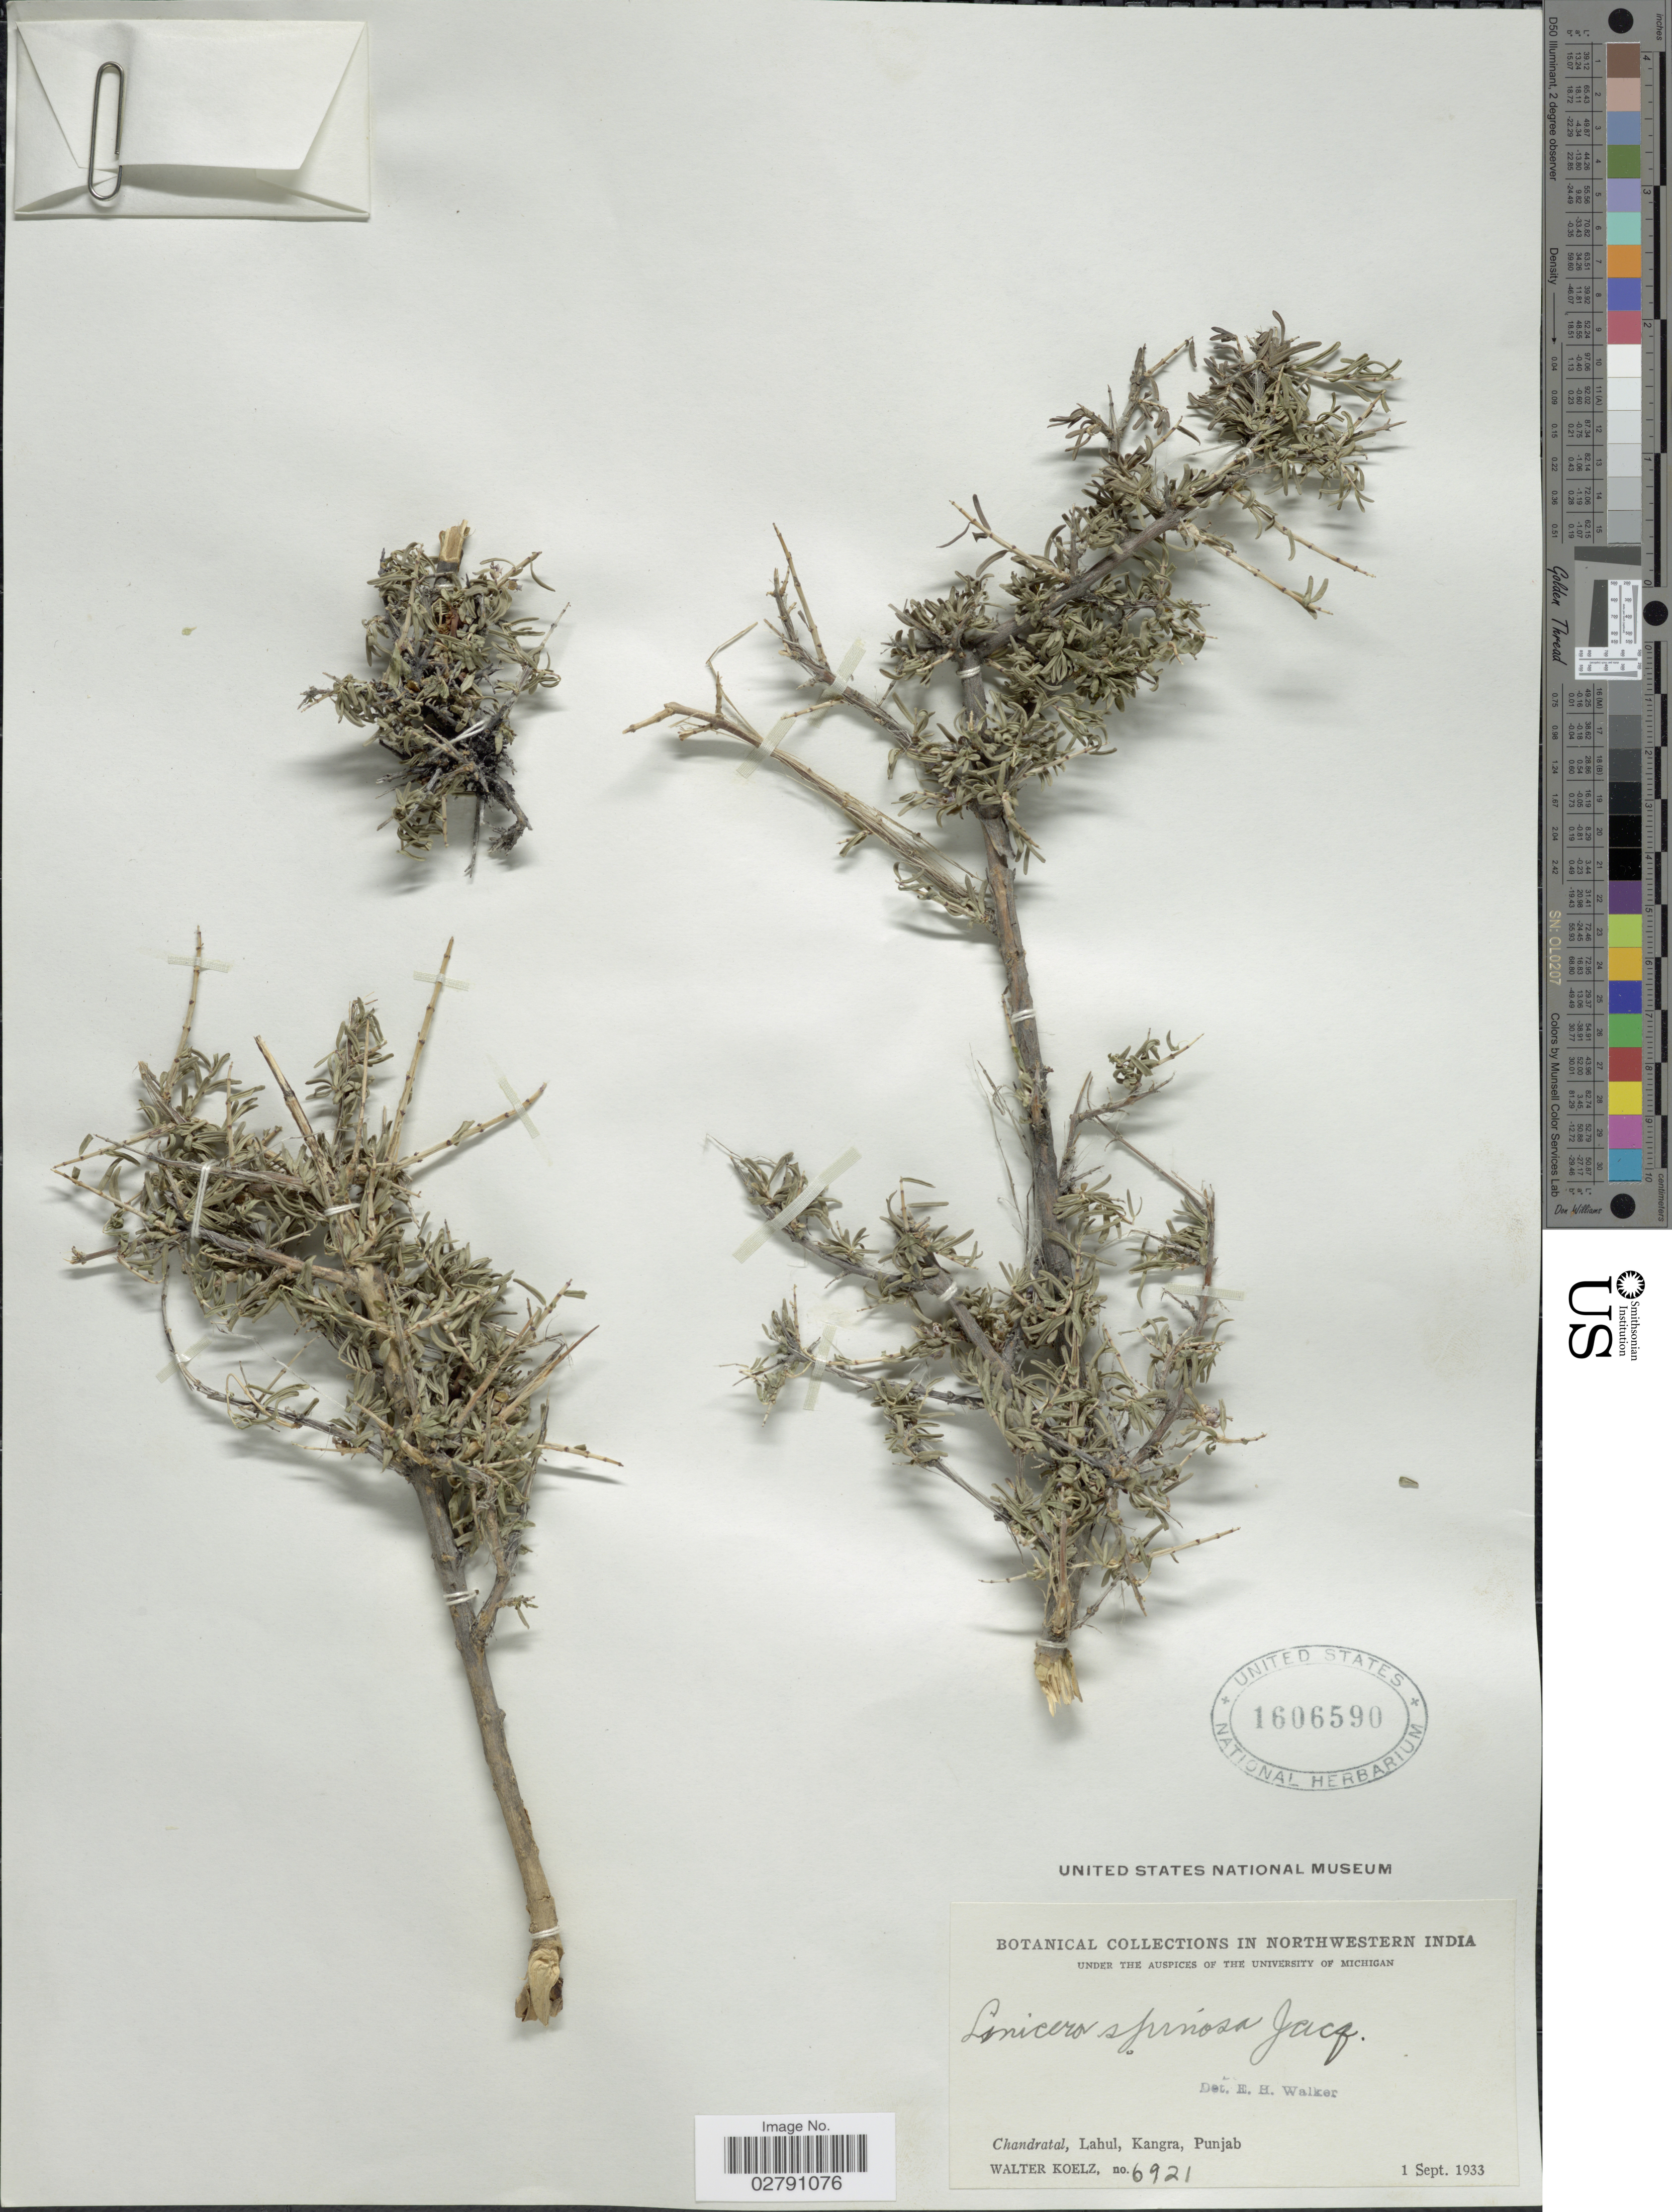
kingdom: Plantae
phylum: Tracheophyta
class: Magnoliopsida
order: Dipsacales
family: Caprifoliaceae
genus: Lonicera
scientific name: Lonicera spinosa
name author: (Decne.) Jacq. ex Walp.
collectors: W. N. Koelz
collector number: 6921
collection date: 1933-09-01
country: Pakistan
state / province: Punjab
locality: Northwestern India. Chandratal, Lahul, Kangra.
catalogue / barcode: US 1606590